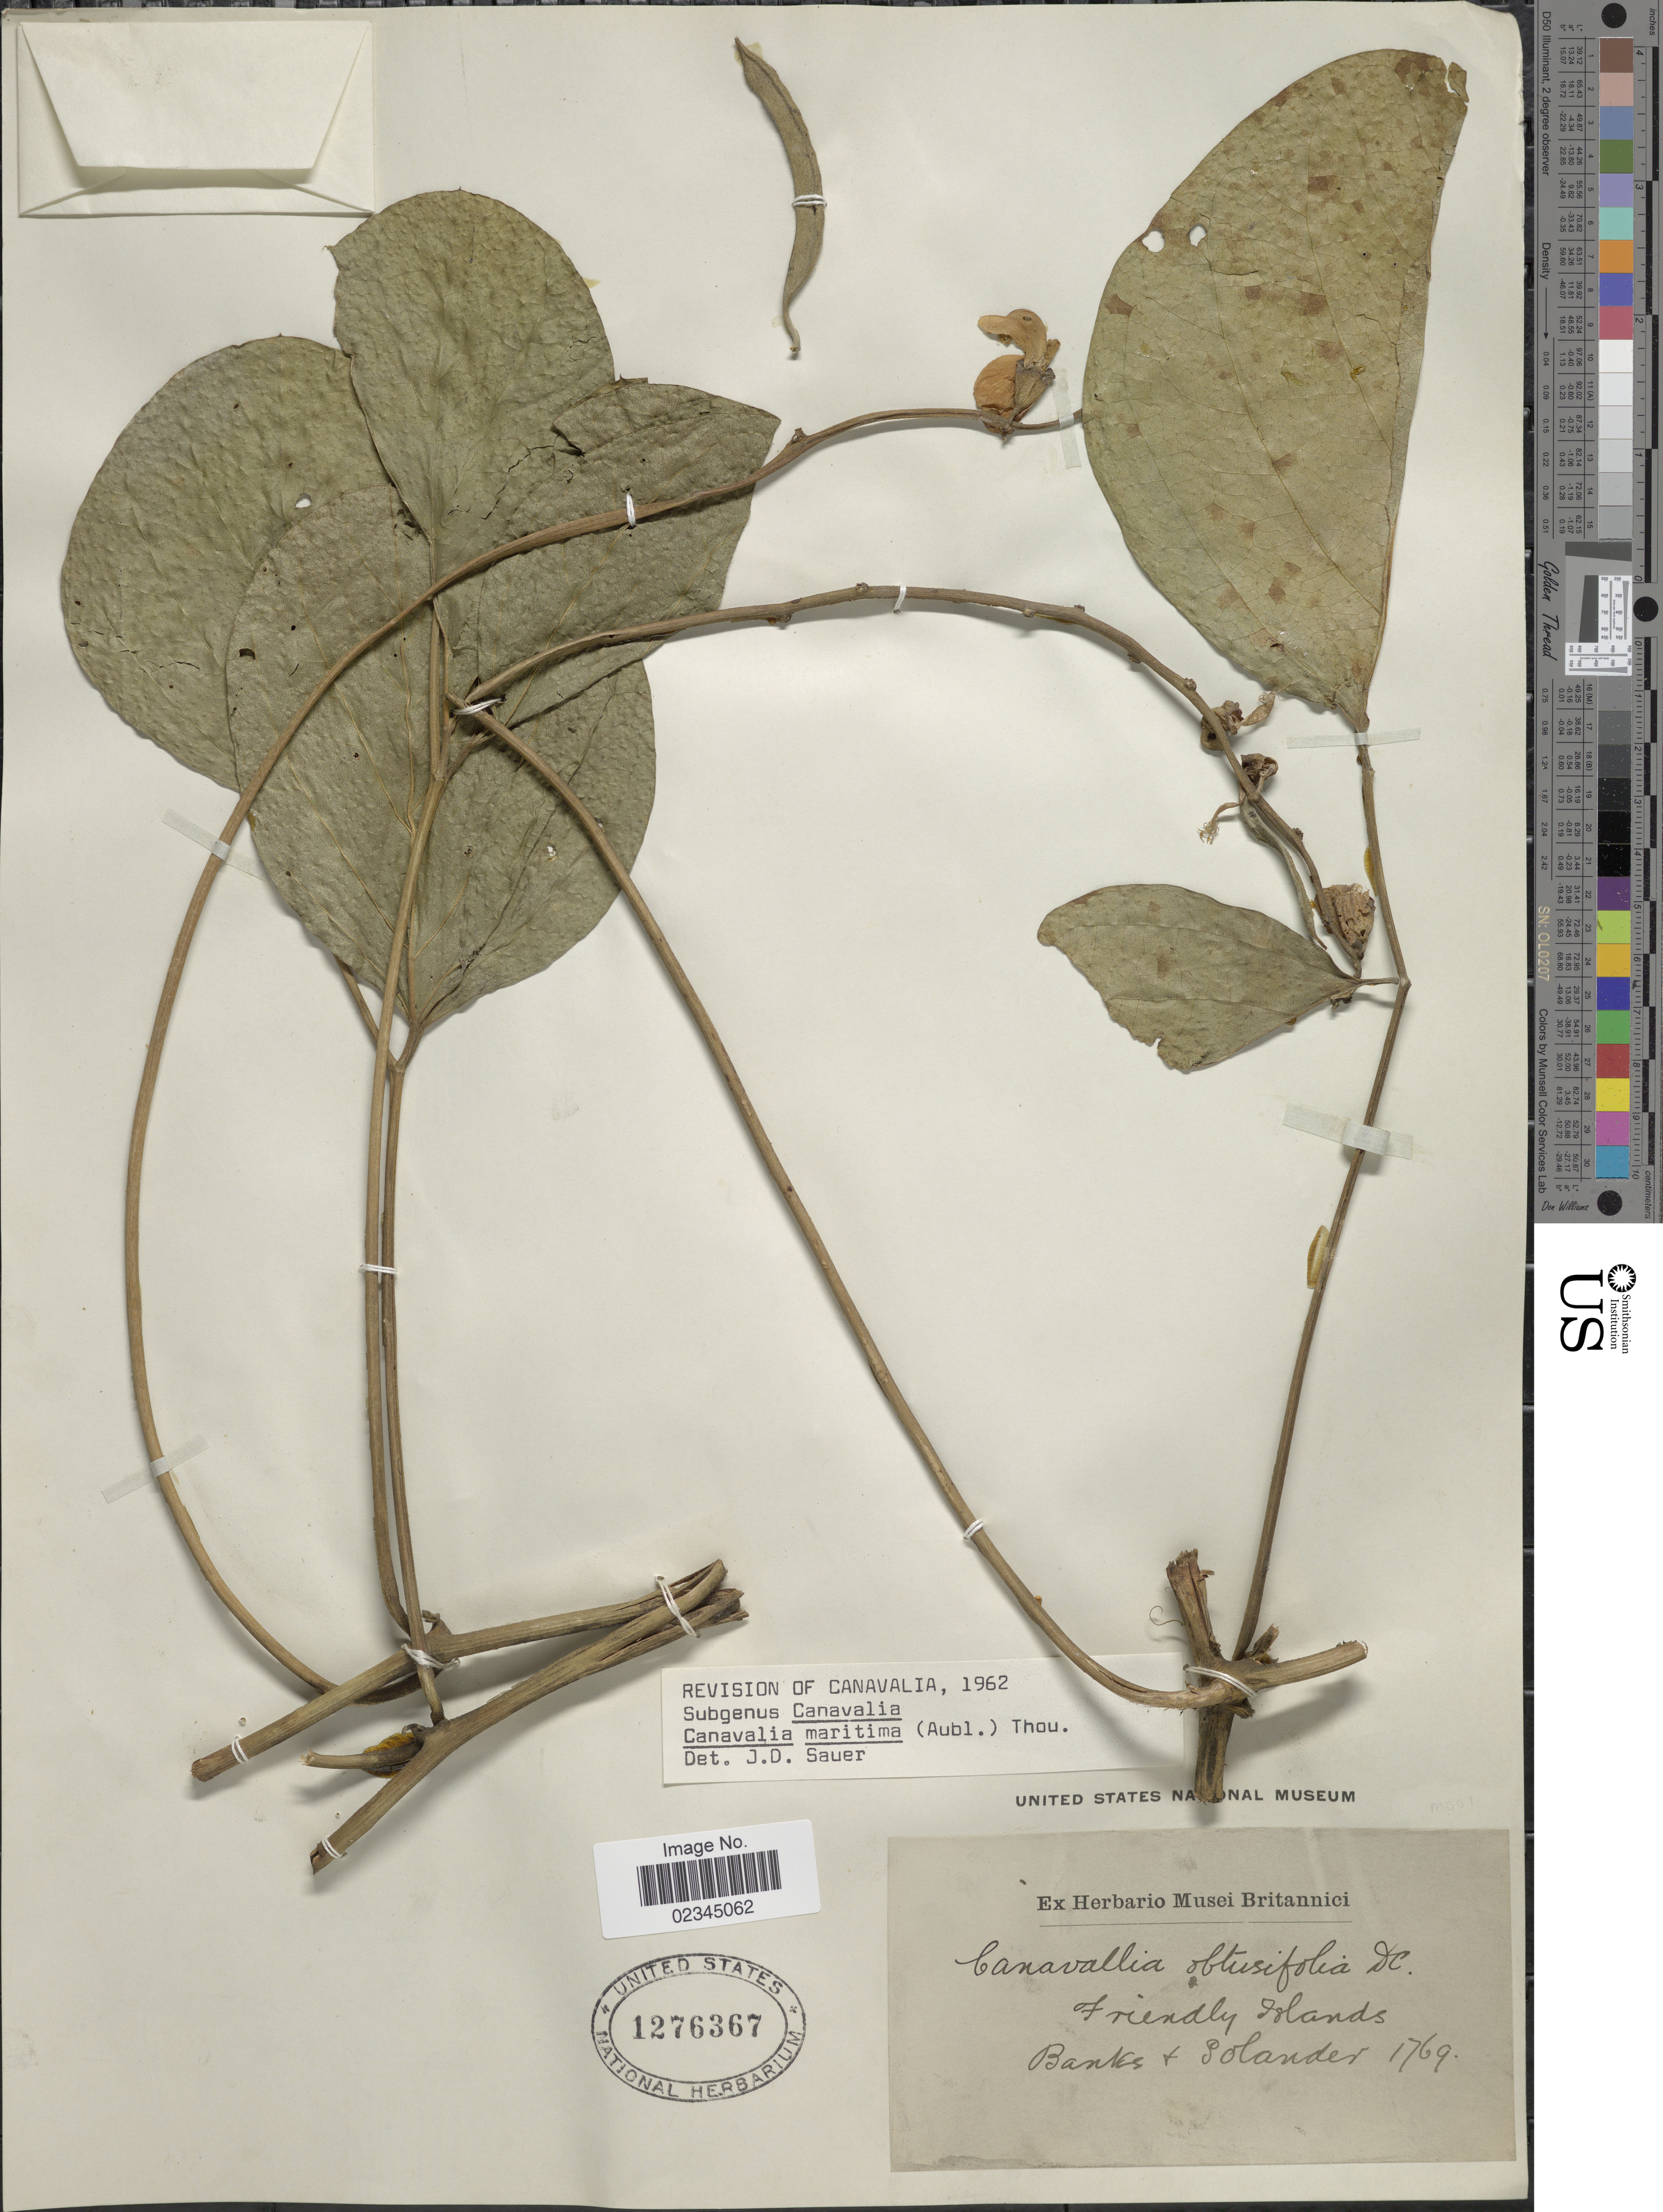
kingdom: Plantae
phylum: Tracheophyta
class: Magnoliopsida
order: Fabales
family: Fabaceae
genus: Canavalia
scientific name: Canavalia rosea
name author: (Sw.) DC.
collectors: -- Banks & -- Solander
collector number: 1769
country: Tonga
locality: Friendly Islands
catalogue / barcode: US 1276367